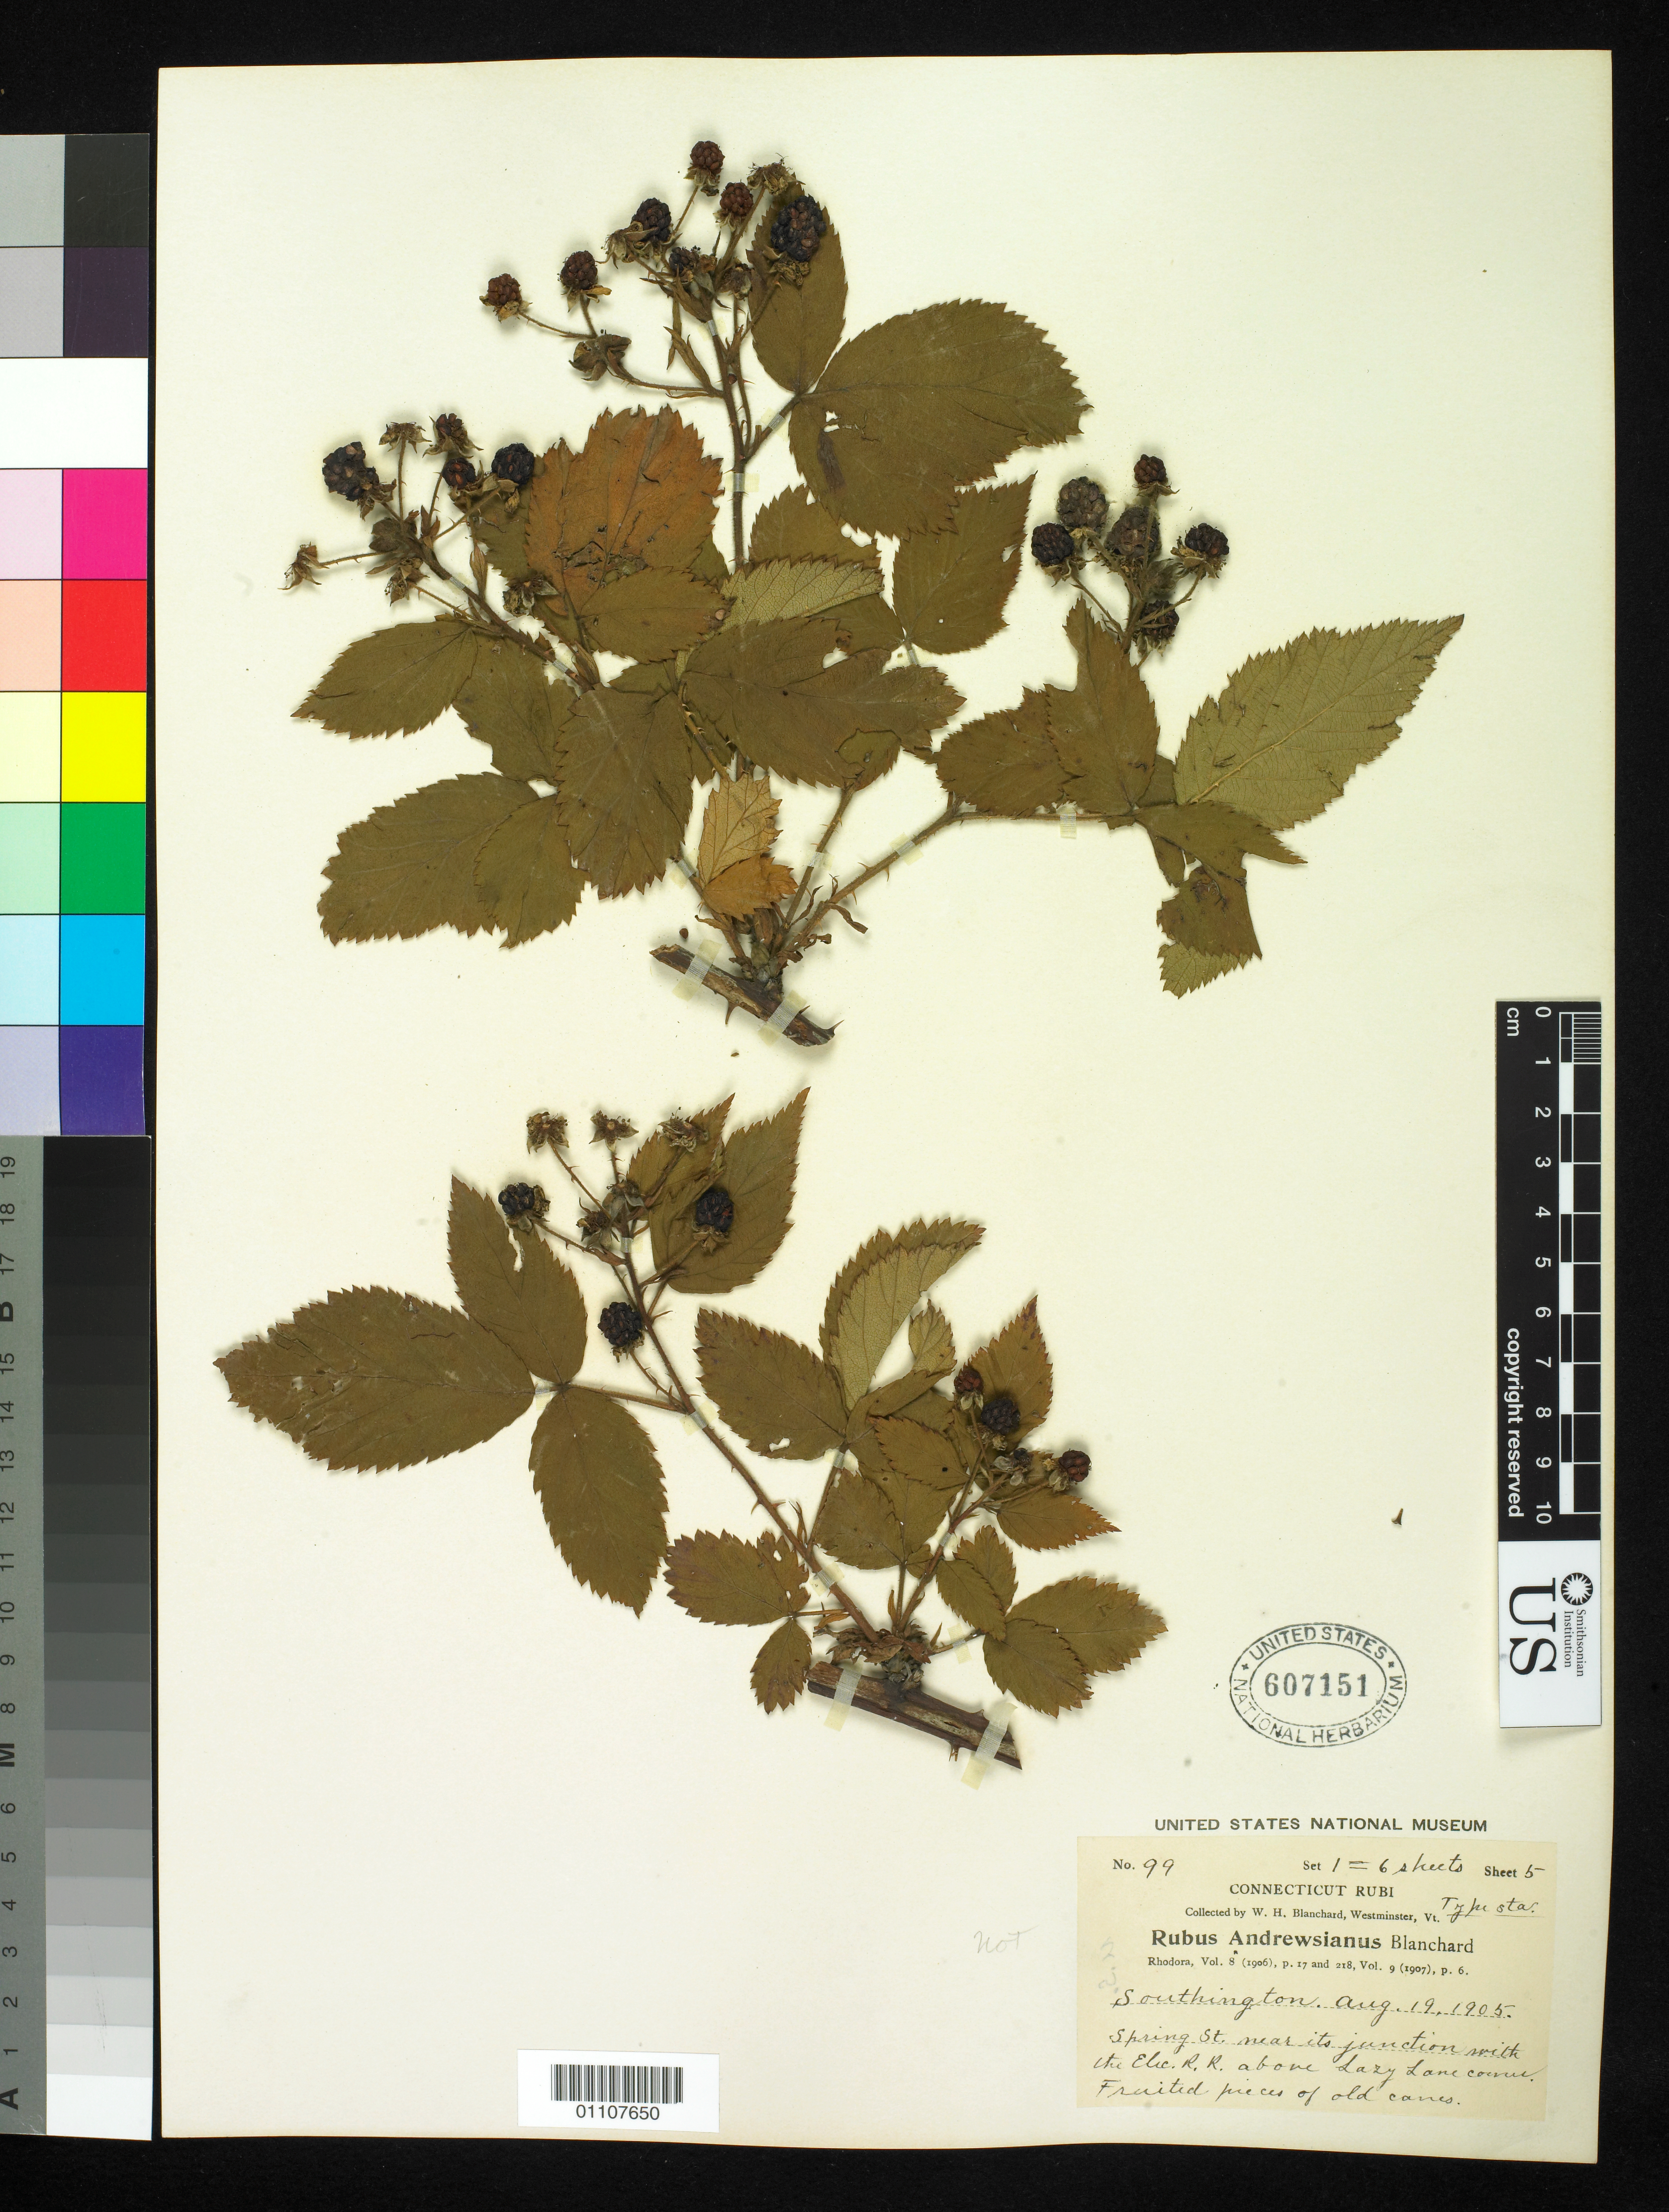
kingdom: Plantae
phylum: Tracheophyta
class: Magnoliopsida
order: Rosales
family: Rosaceae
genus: Rubus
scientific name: Rubus andrewsianus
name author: Blanch.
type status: Syntype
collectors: W. H. Blanchard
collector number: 99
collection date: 1905-08-19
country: United States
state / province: Connecticut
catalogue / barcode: US 607151